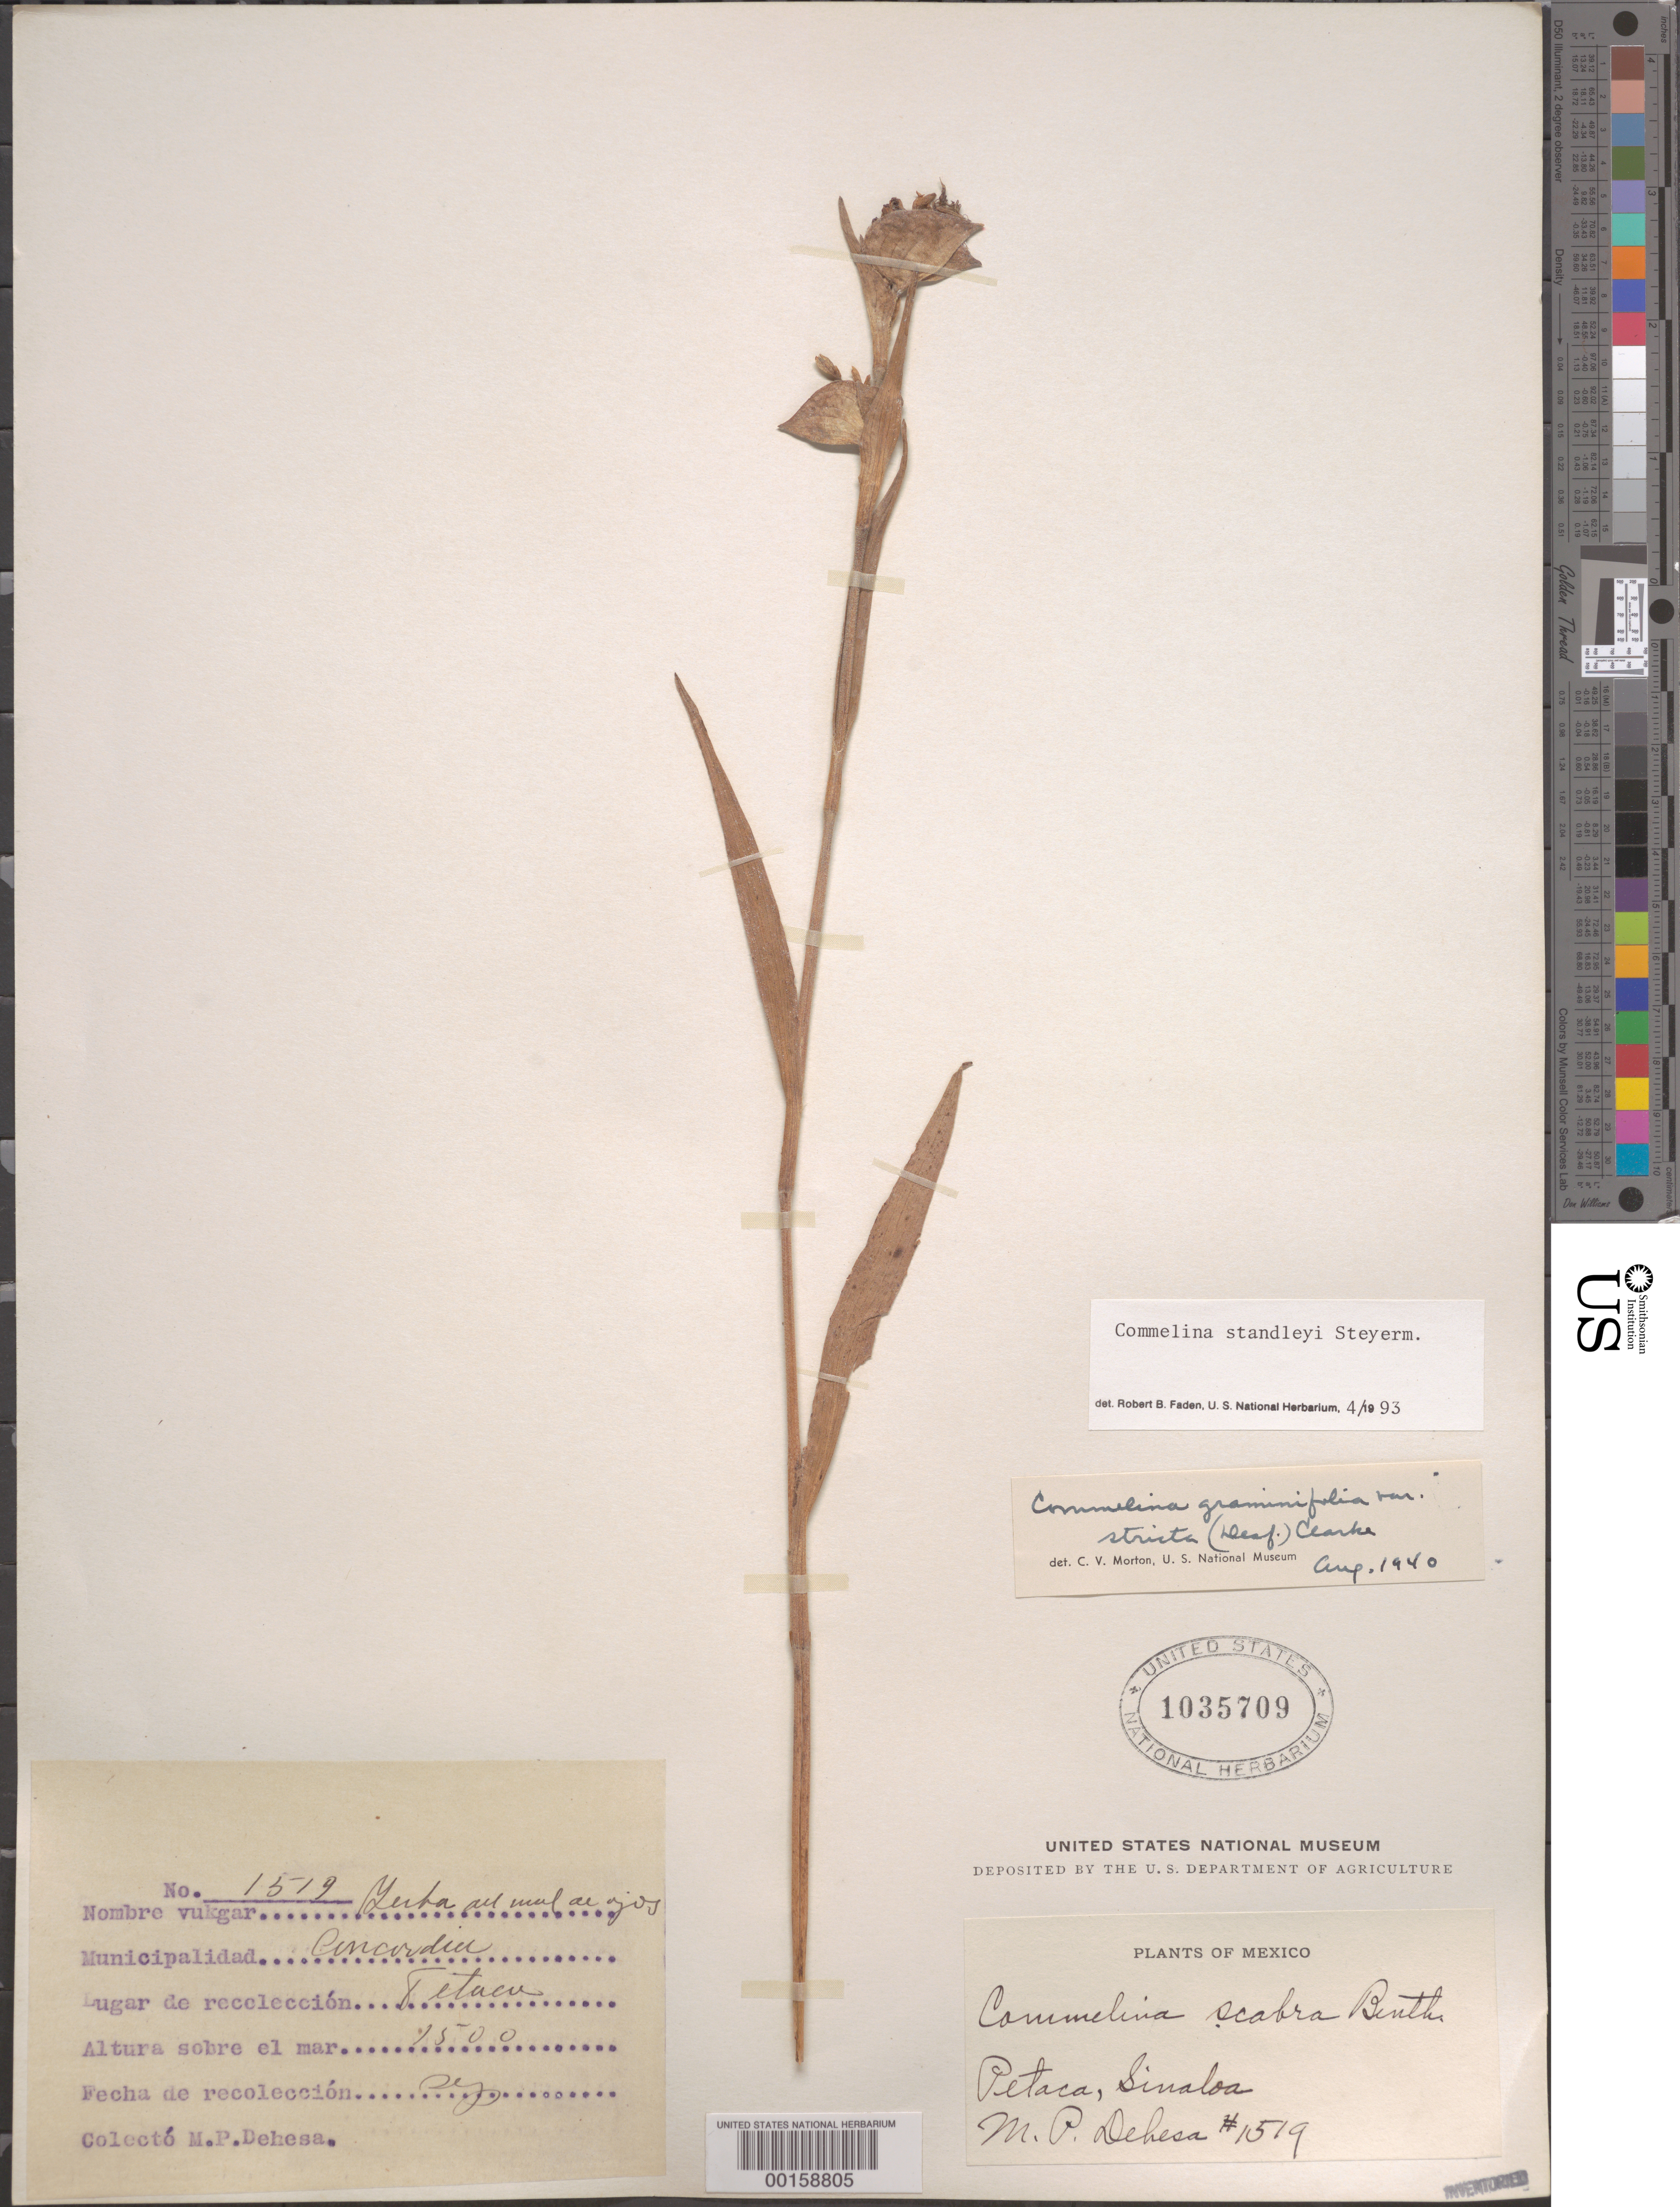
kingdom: Plantae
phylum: Tracheophyta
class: Liliopsida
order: Commelinales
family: Commelinaceae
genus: Commelina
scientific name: Commelina standleyi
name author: Steyerm.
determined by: Faden, Robert B., (US), Smithsonian Institution - National Museum of Natural History (UNITED STATES)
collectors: M. Dehesa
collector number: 1519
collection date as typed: Sep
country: Mexico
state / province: Sinaloa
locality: Petaco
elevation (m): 1500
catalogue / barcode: US 1035709